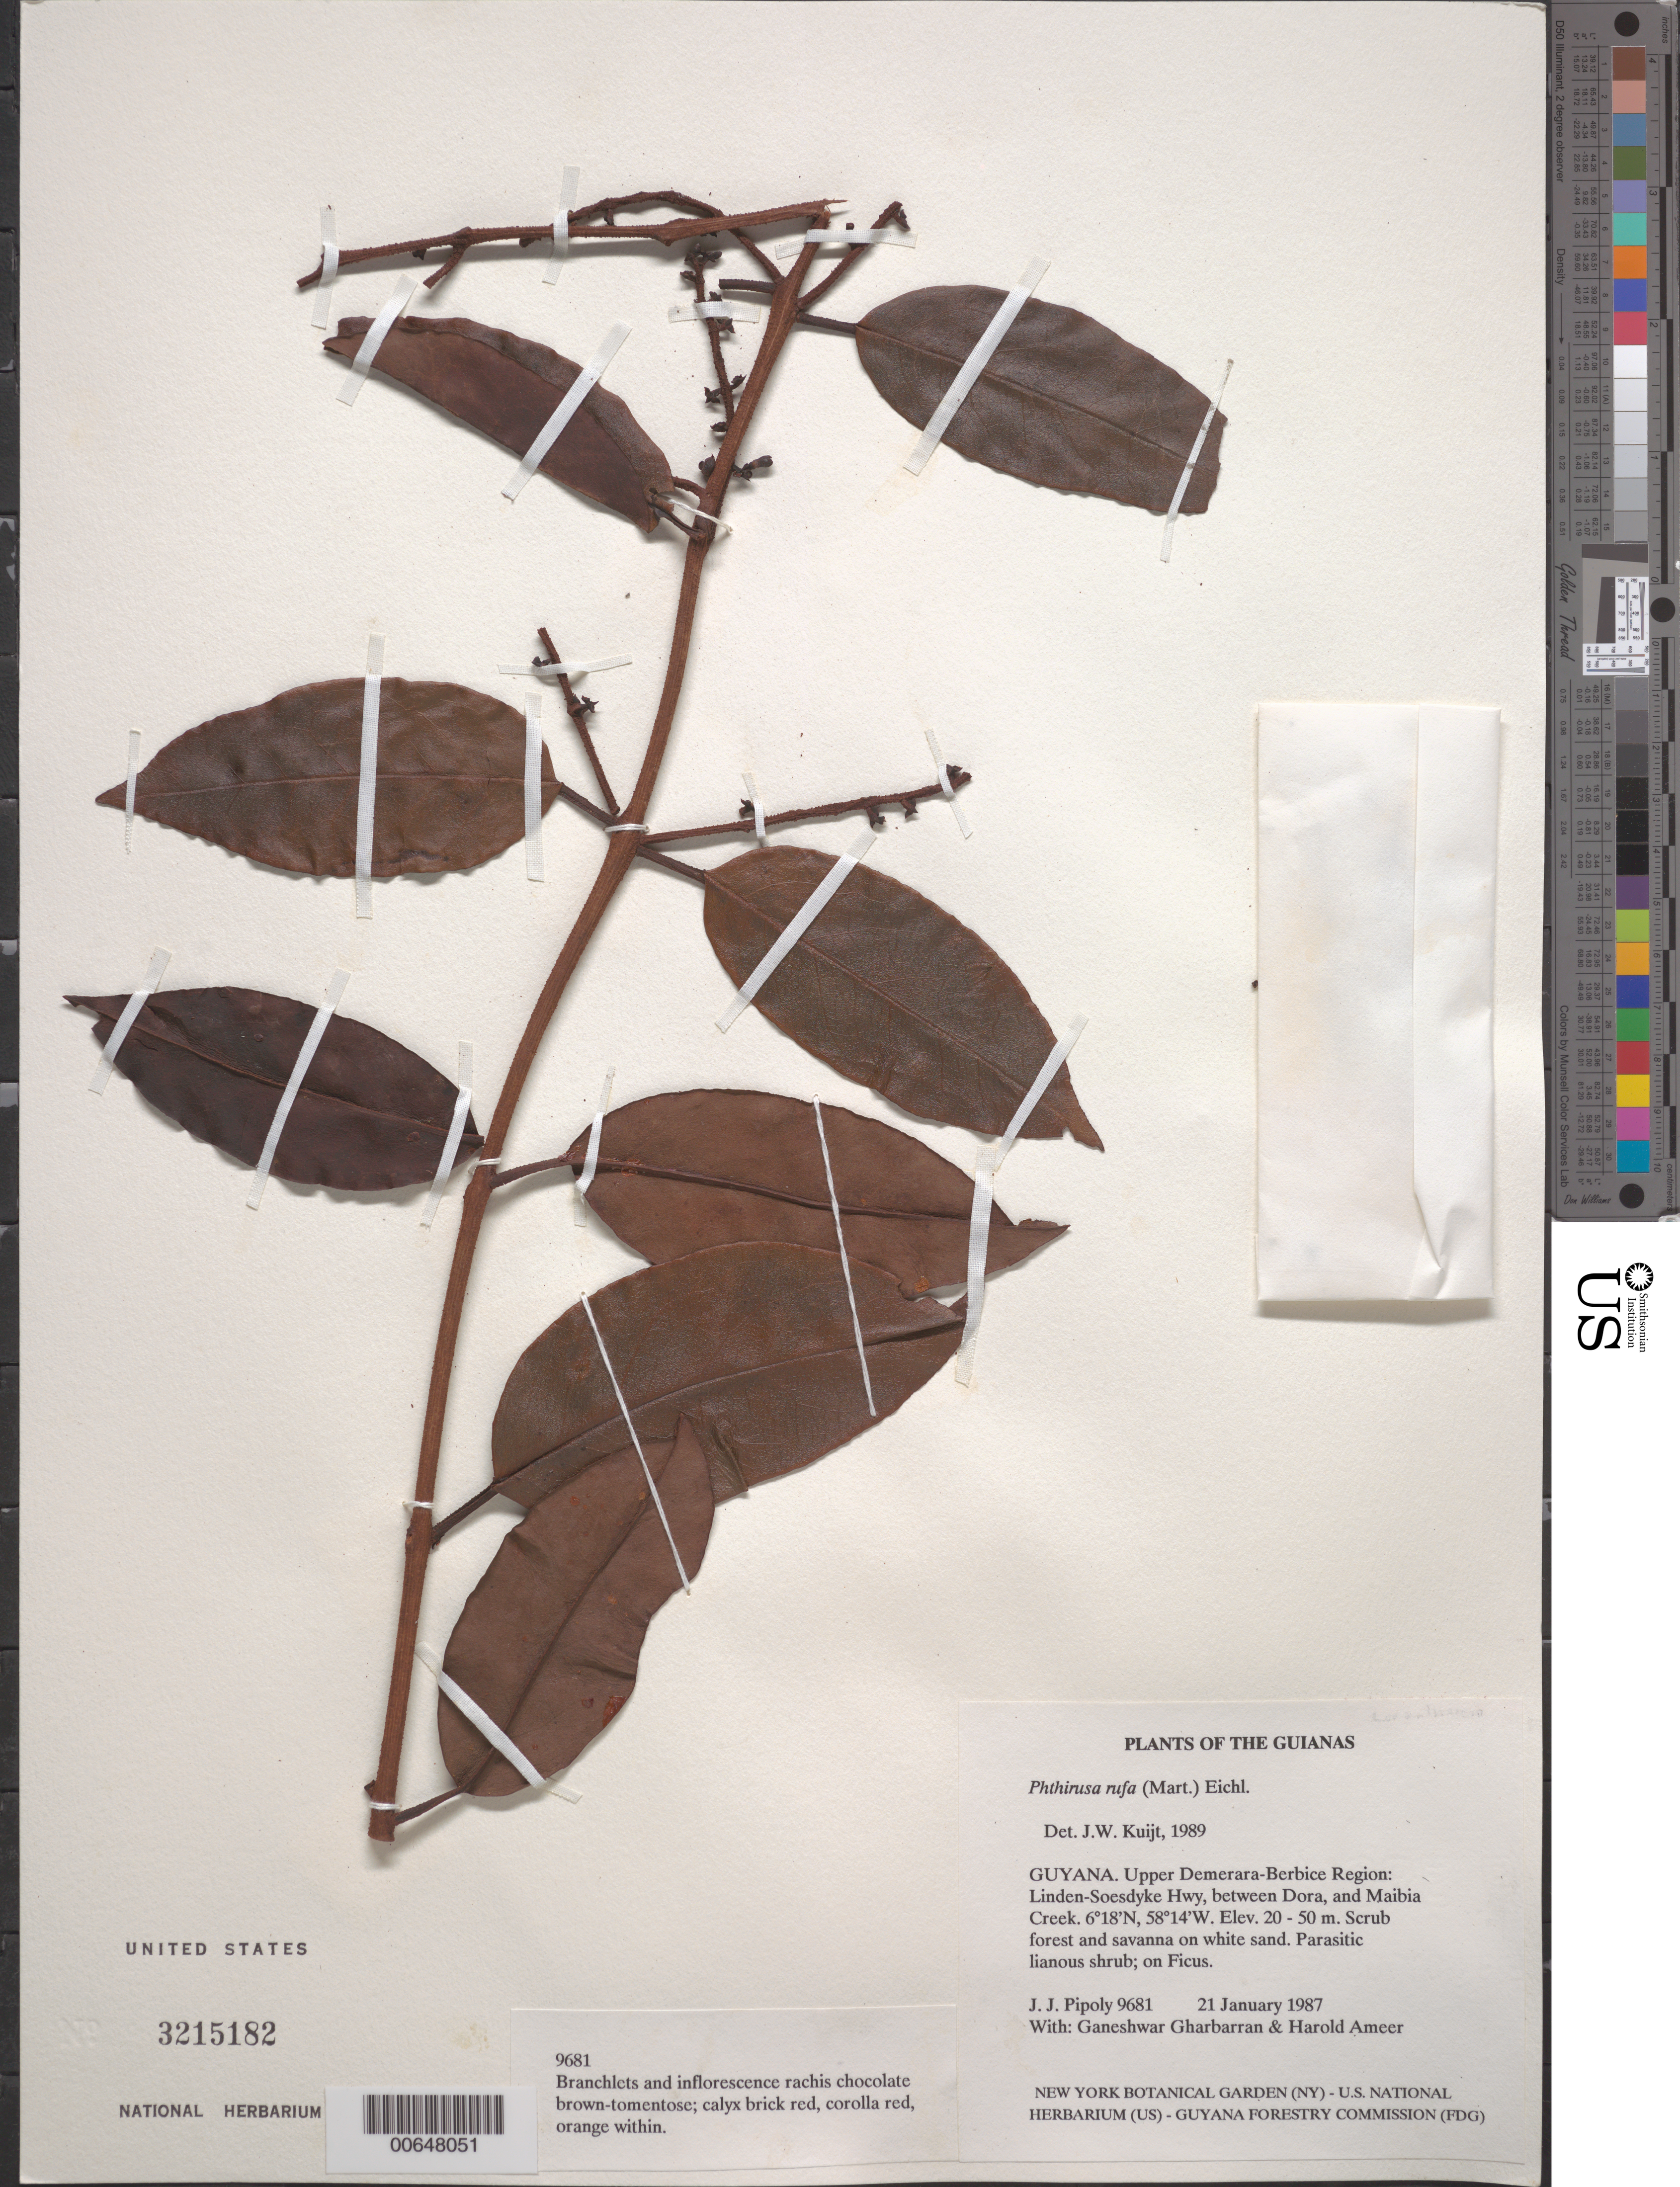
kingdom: Plantae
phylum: Tracheophyta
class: Magnoliopsida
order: Santalales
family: Loranthaceae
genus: Phthirusa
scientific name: Phthirusa rufa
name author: (Mart.) Eichler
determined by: Kuijt, Job, (CANADA)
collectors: J. J. Pipoly, G. Gharbarran & H. Ameer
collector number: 9681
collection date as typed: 21 January 1987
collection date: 1987-01-21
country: Guyana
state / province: U. Demerara-Berbice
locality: Linden-Soesdyke Hwy, between Dora and Maibia Creek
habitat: Scrub forest and savanna on white sand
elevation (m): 20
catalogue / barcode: US 3215182